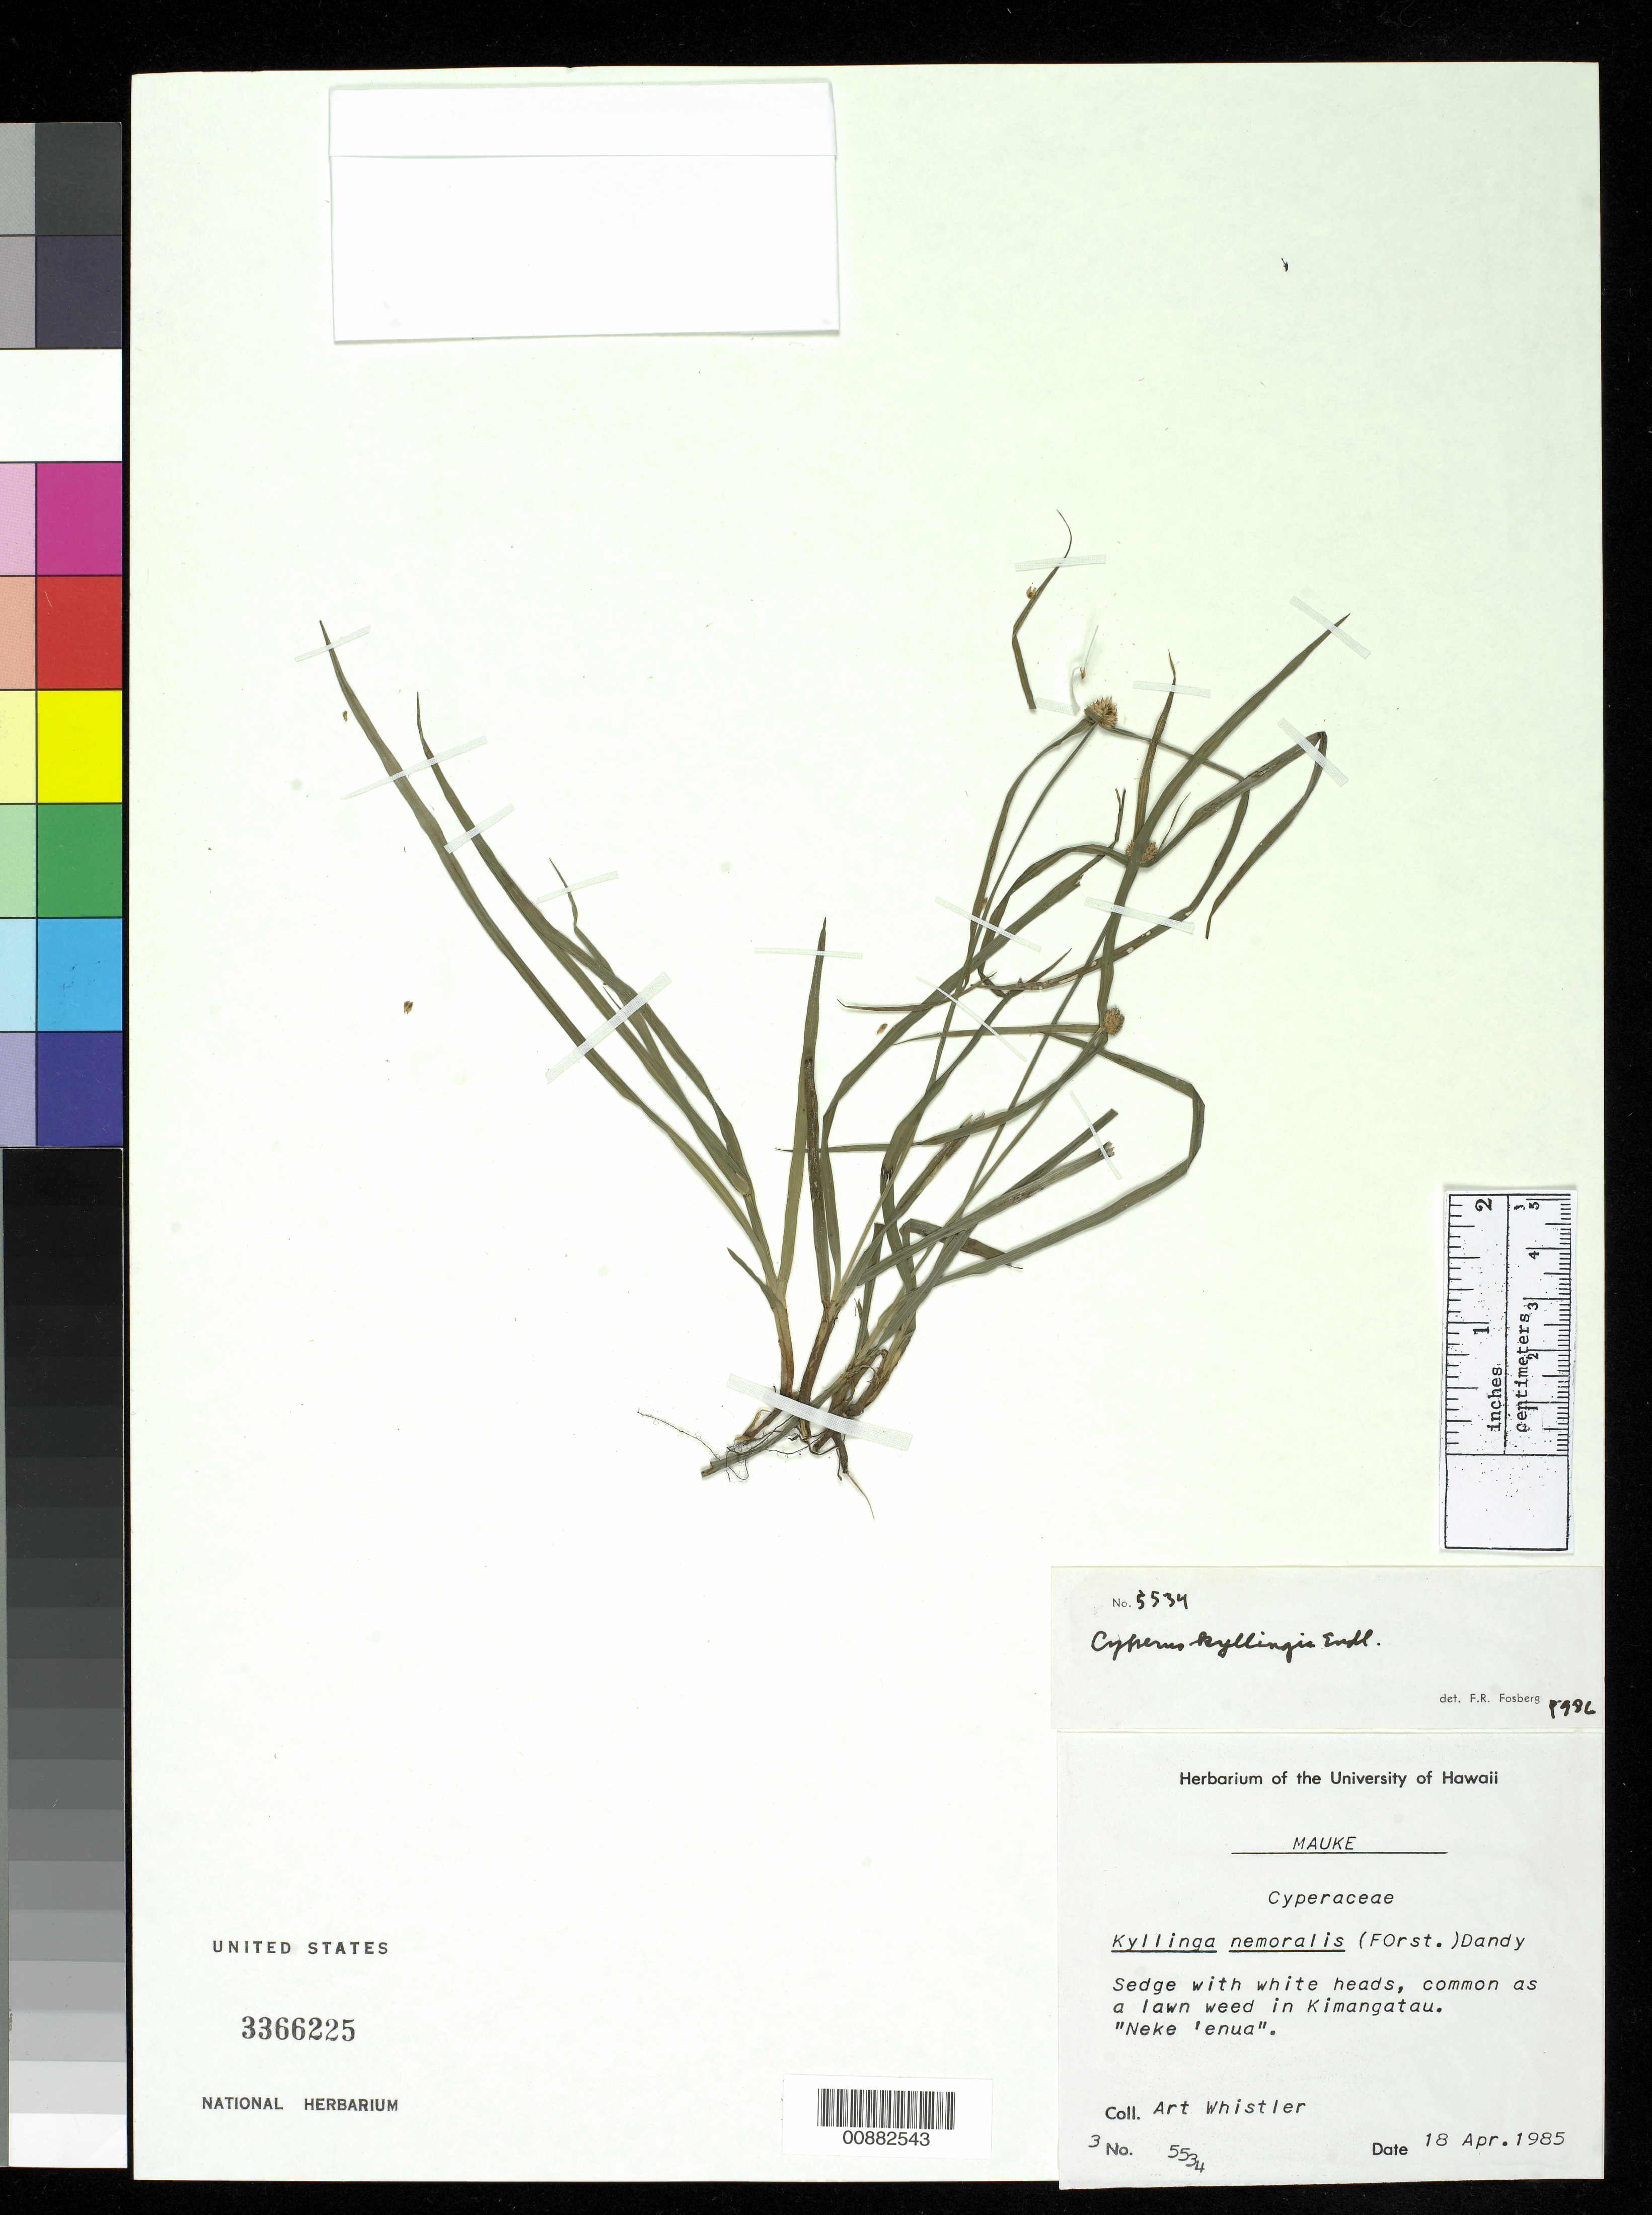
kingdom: Plantae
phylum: Tracheophyta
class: Liliopsida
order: Poales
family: Cyperaceae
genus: Cyperus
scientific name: Cyperus mindorensis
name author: (Steud.) Huygh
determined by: Strong, M. T., (US), Smithsonian Institution - National Museum of Natural History (UNITED STATES)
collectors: A. Whistler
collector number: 5534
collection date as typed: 18 Apr 1985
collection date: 1985-04-18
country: Cook Islands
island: Mauke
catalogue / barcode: US 3366225